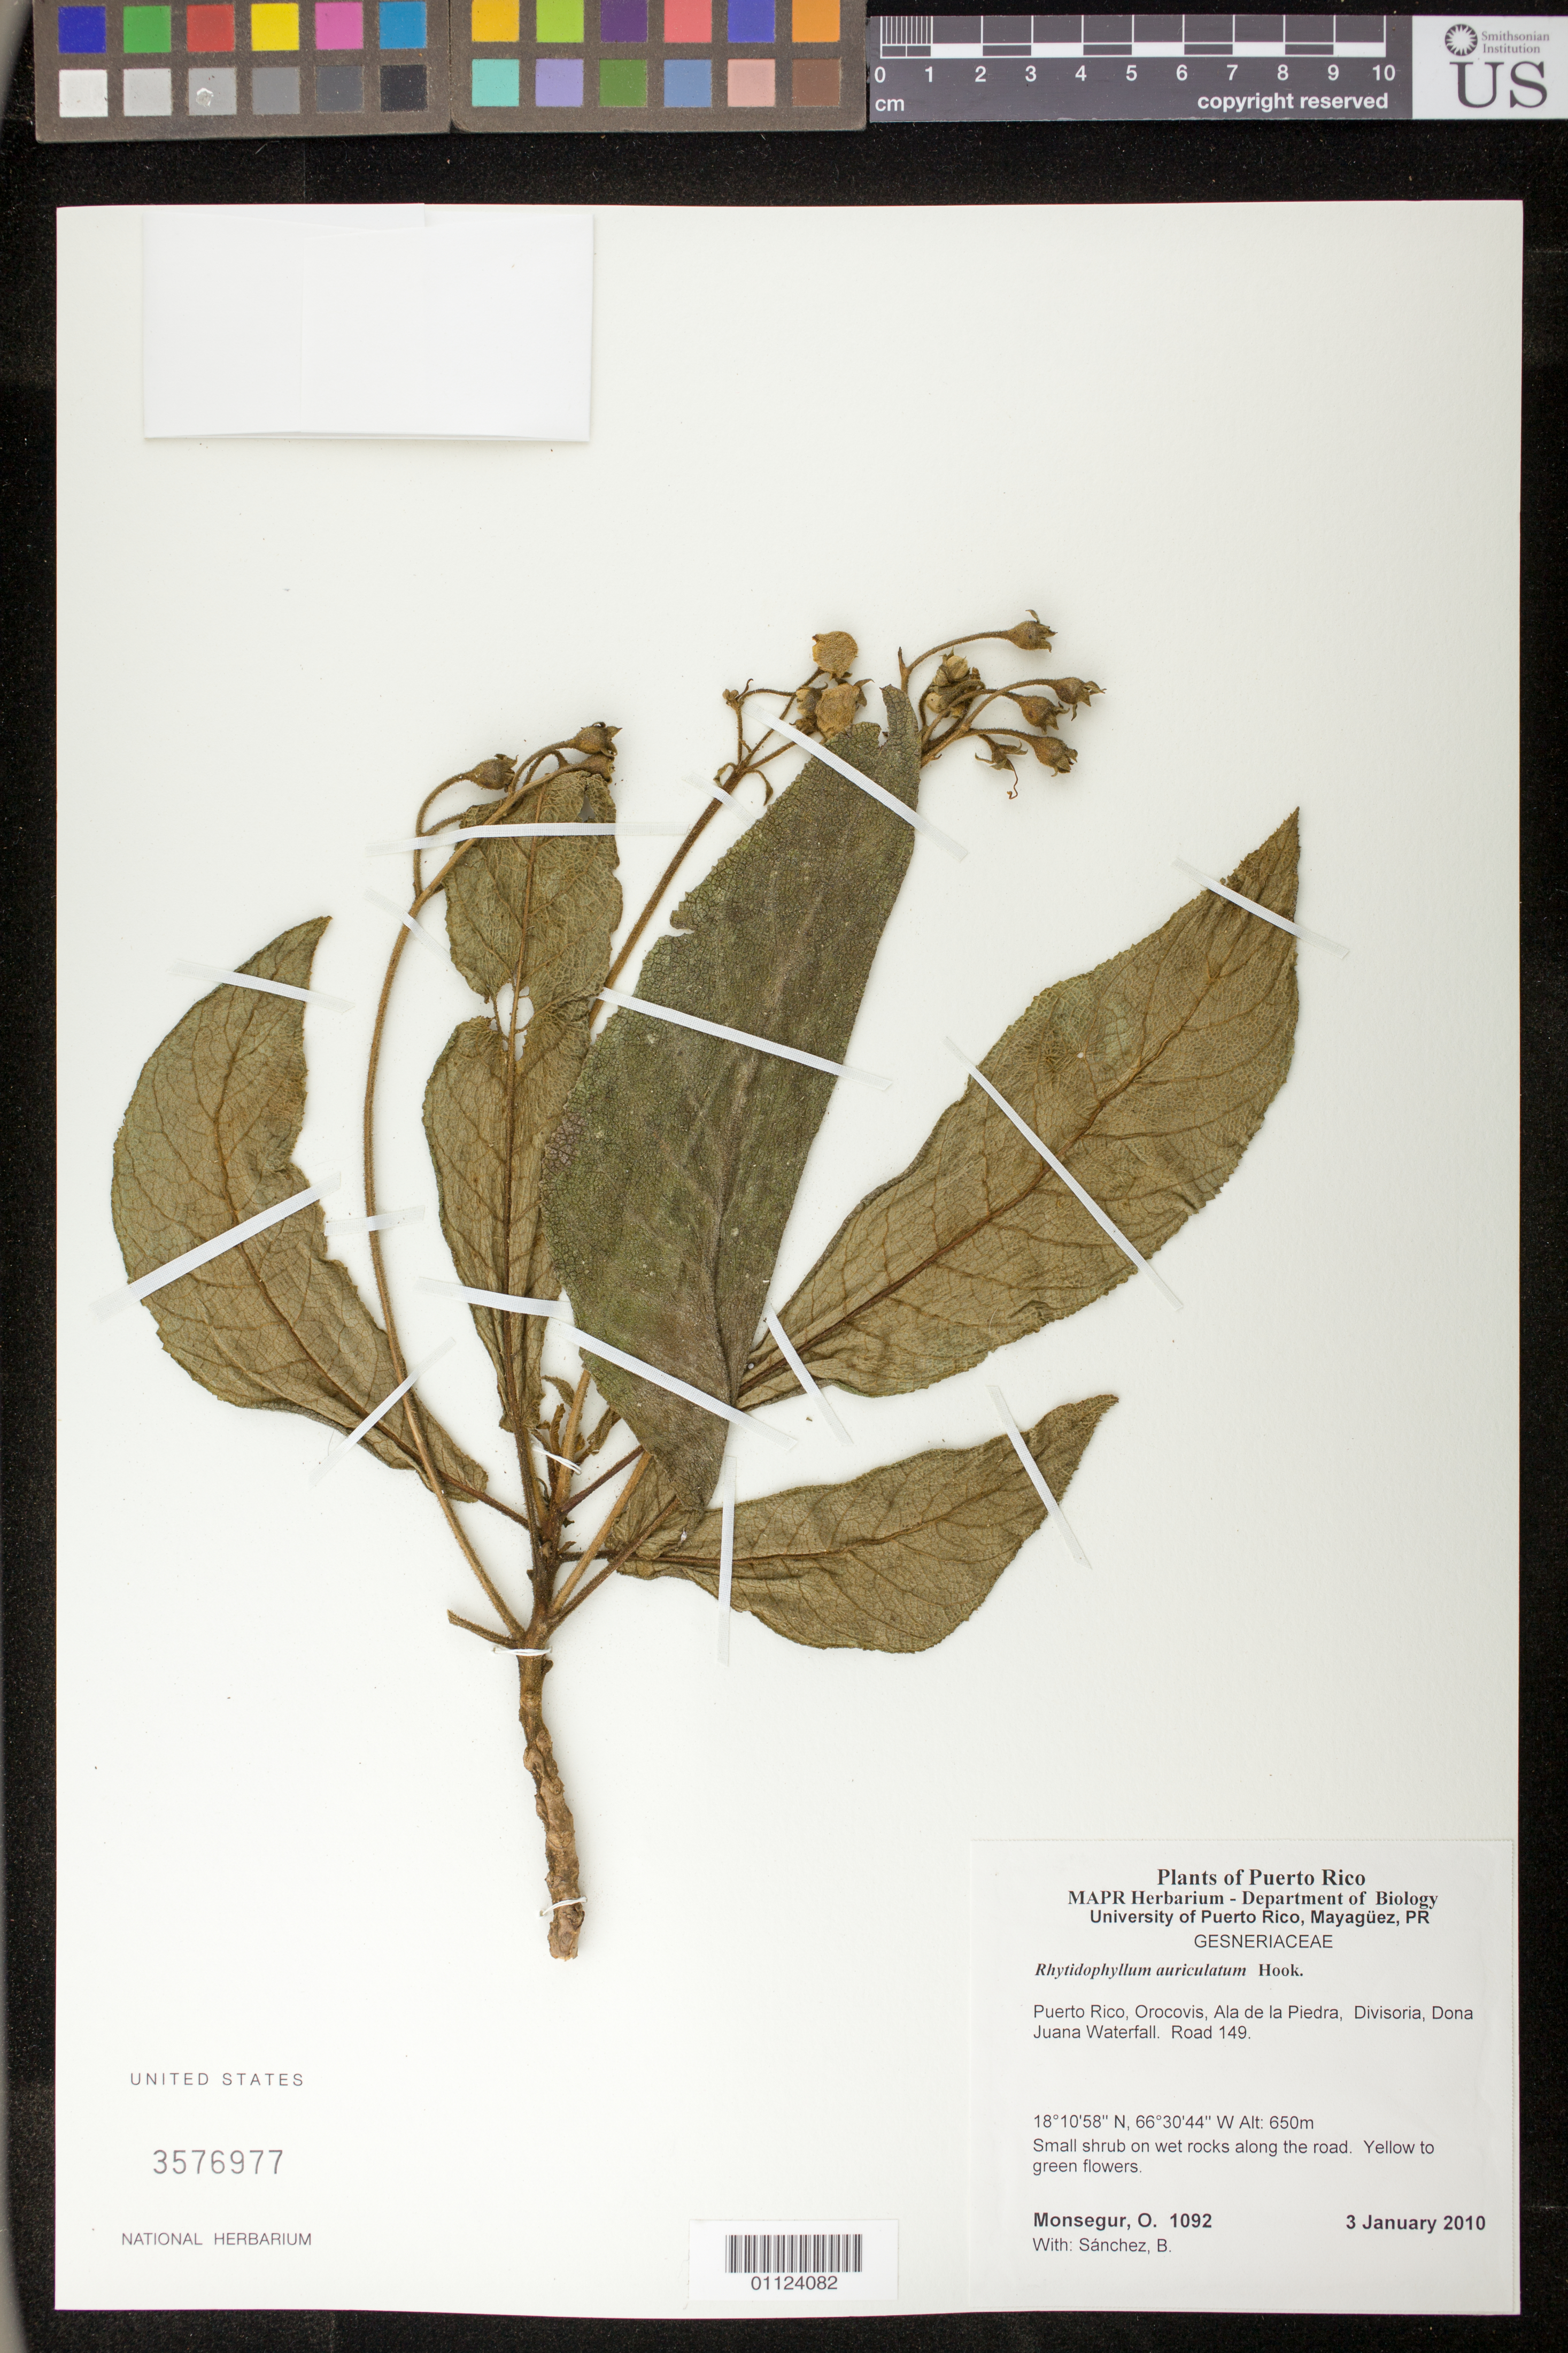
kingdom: Plantae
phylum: Tracheophyta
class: Magnoliopsida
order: Lamiales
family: Gesneriaceae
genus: Rhytidophyllum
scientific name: Rhytidophyllum auriculatum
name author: Hook.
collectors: O. Monsegur & B. Sánchez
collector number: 1092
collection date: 2010-01-03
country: Puerto Rico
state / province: Orocovis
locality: Ala de la Piedra, Divisoria, Dona Juana Waterfall, Road 149.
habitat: On wet rocks along the road.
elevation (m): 650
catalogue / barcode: US 3576977